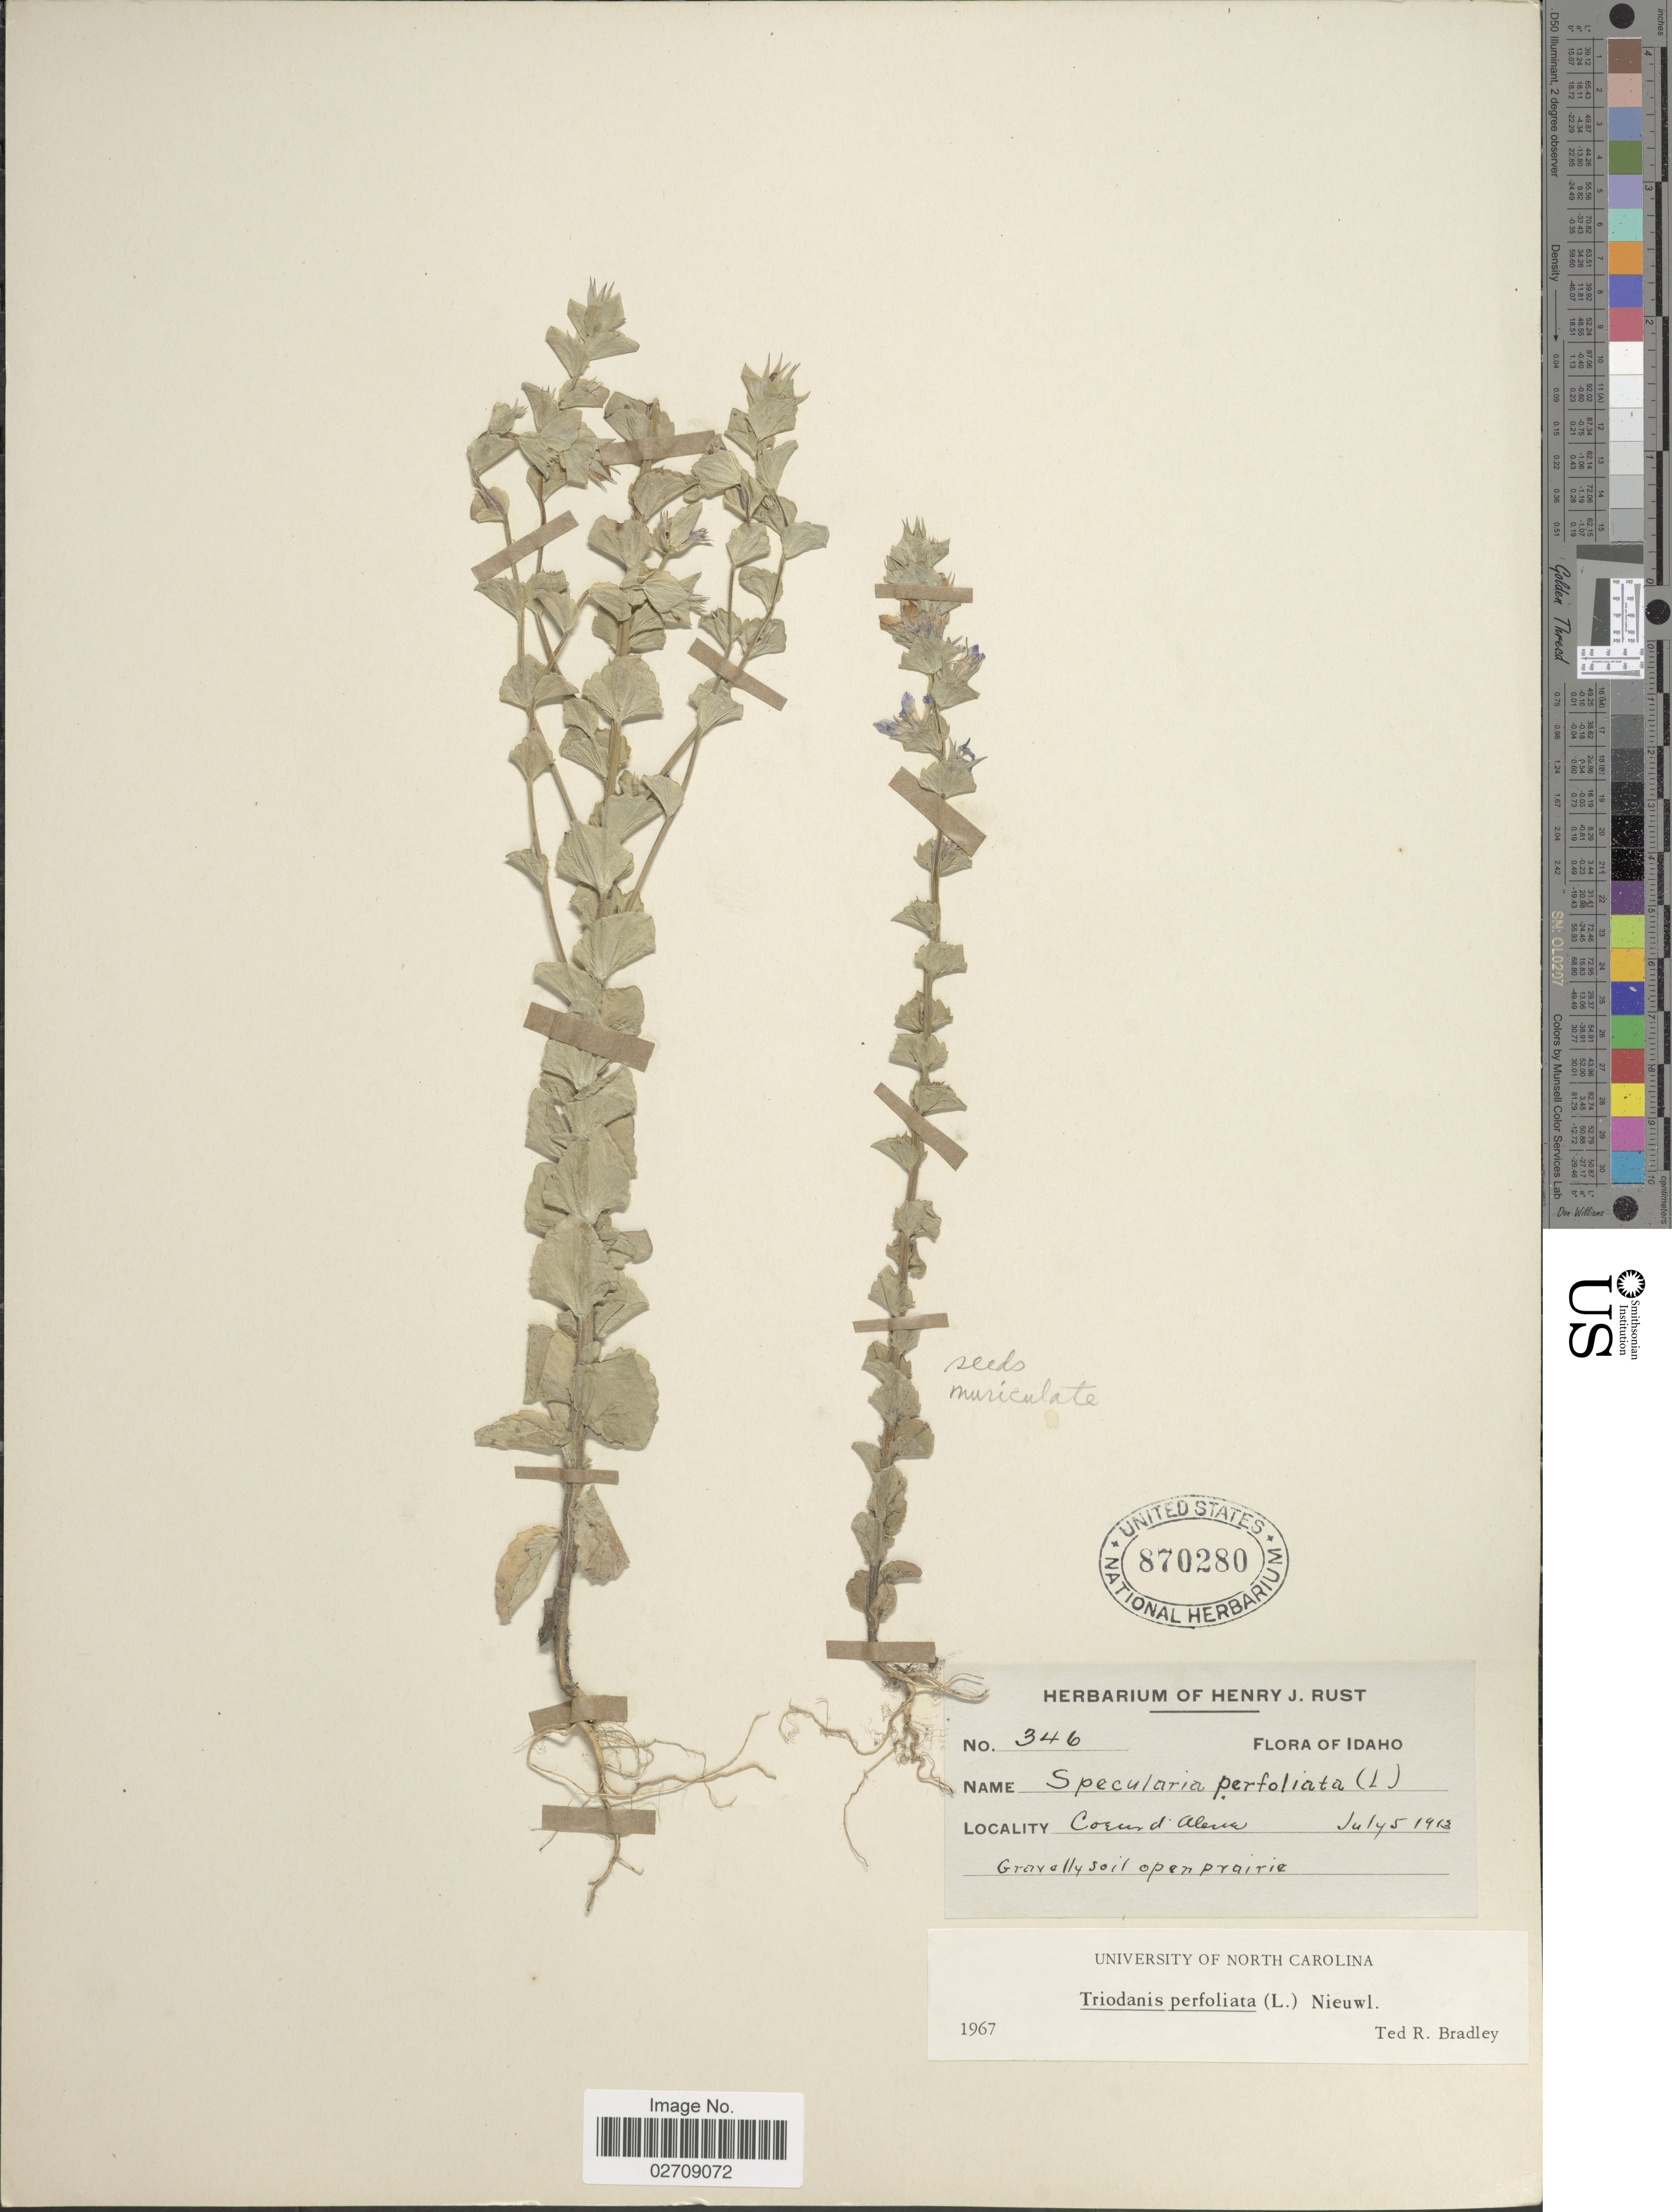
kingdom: Plantae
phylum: Tracheophyta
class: Magnoliopsida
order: Asterales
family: Campanulaceae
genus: Triodanis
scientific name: Triodanis perfoliata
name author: (L.) Nieuwl.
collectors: ex herb. Henry J. Rust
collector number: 346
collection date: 1913-07-05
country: United States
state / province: Idaho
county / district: Kootenai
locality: Coeur d'Alene.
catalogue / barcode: US 870280